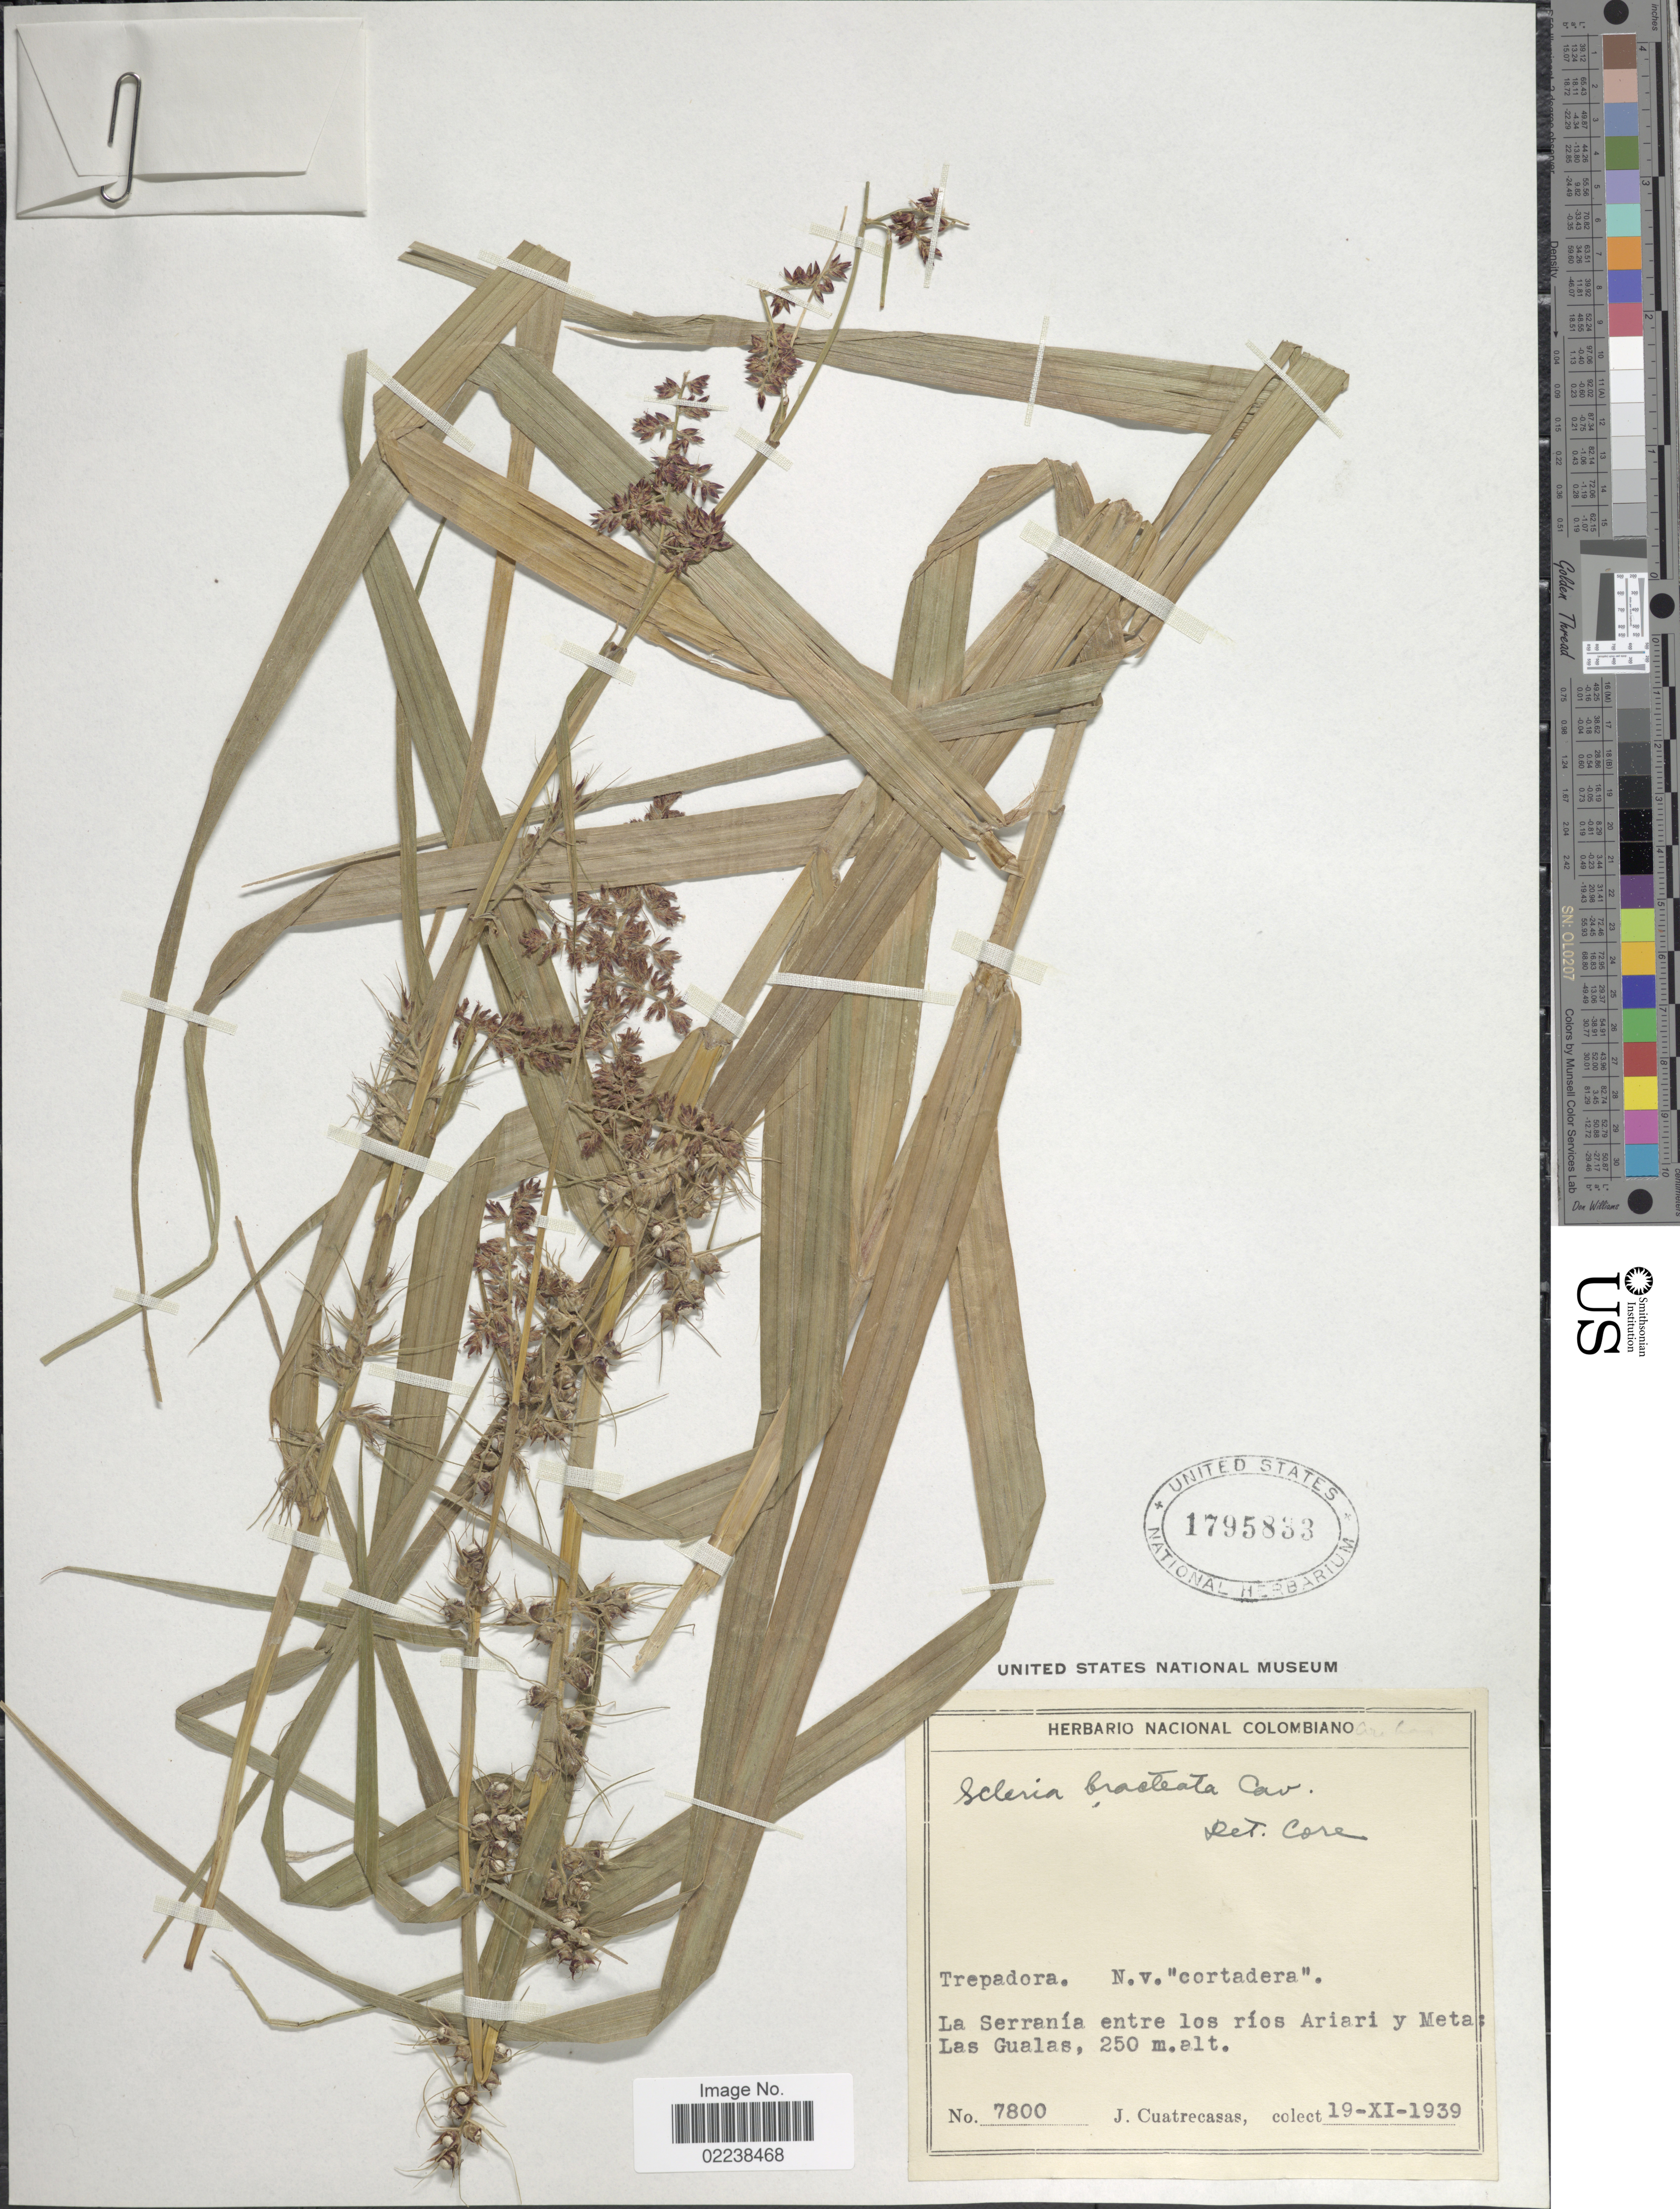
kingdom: Plantae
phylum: Tracheophyta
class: Liliopsida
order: Poales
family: Cyperaceae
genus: Scleria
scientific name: Scleria bracteata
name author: Cav.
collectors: J. Cuatrecasas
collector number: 7800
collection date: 1939-11-19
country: Colombia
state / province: Meta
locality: La Serrania entre los rios Ariari y Meta: las Gualas.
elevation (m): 250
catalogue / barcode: US 1795833